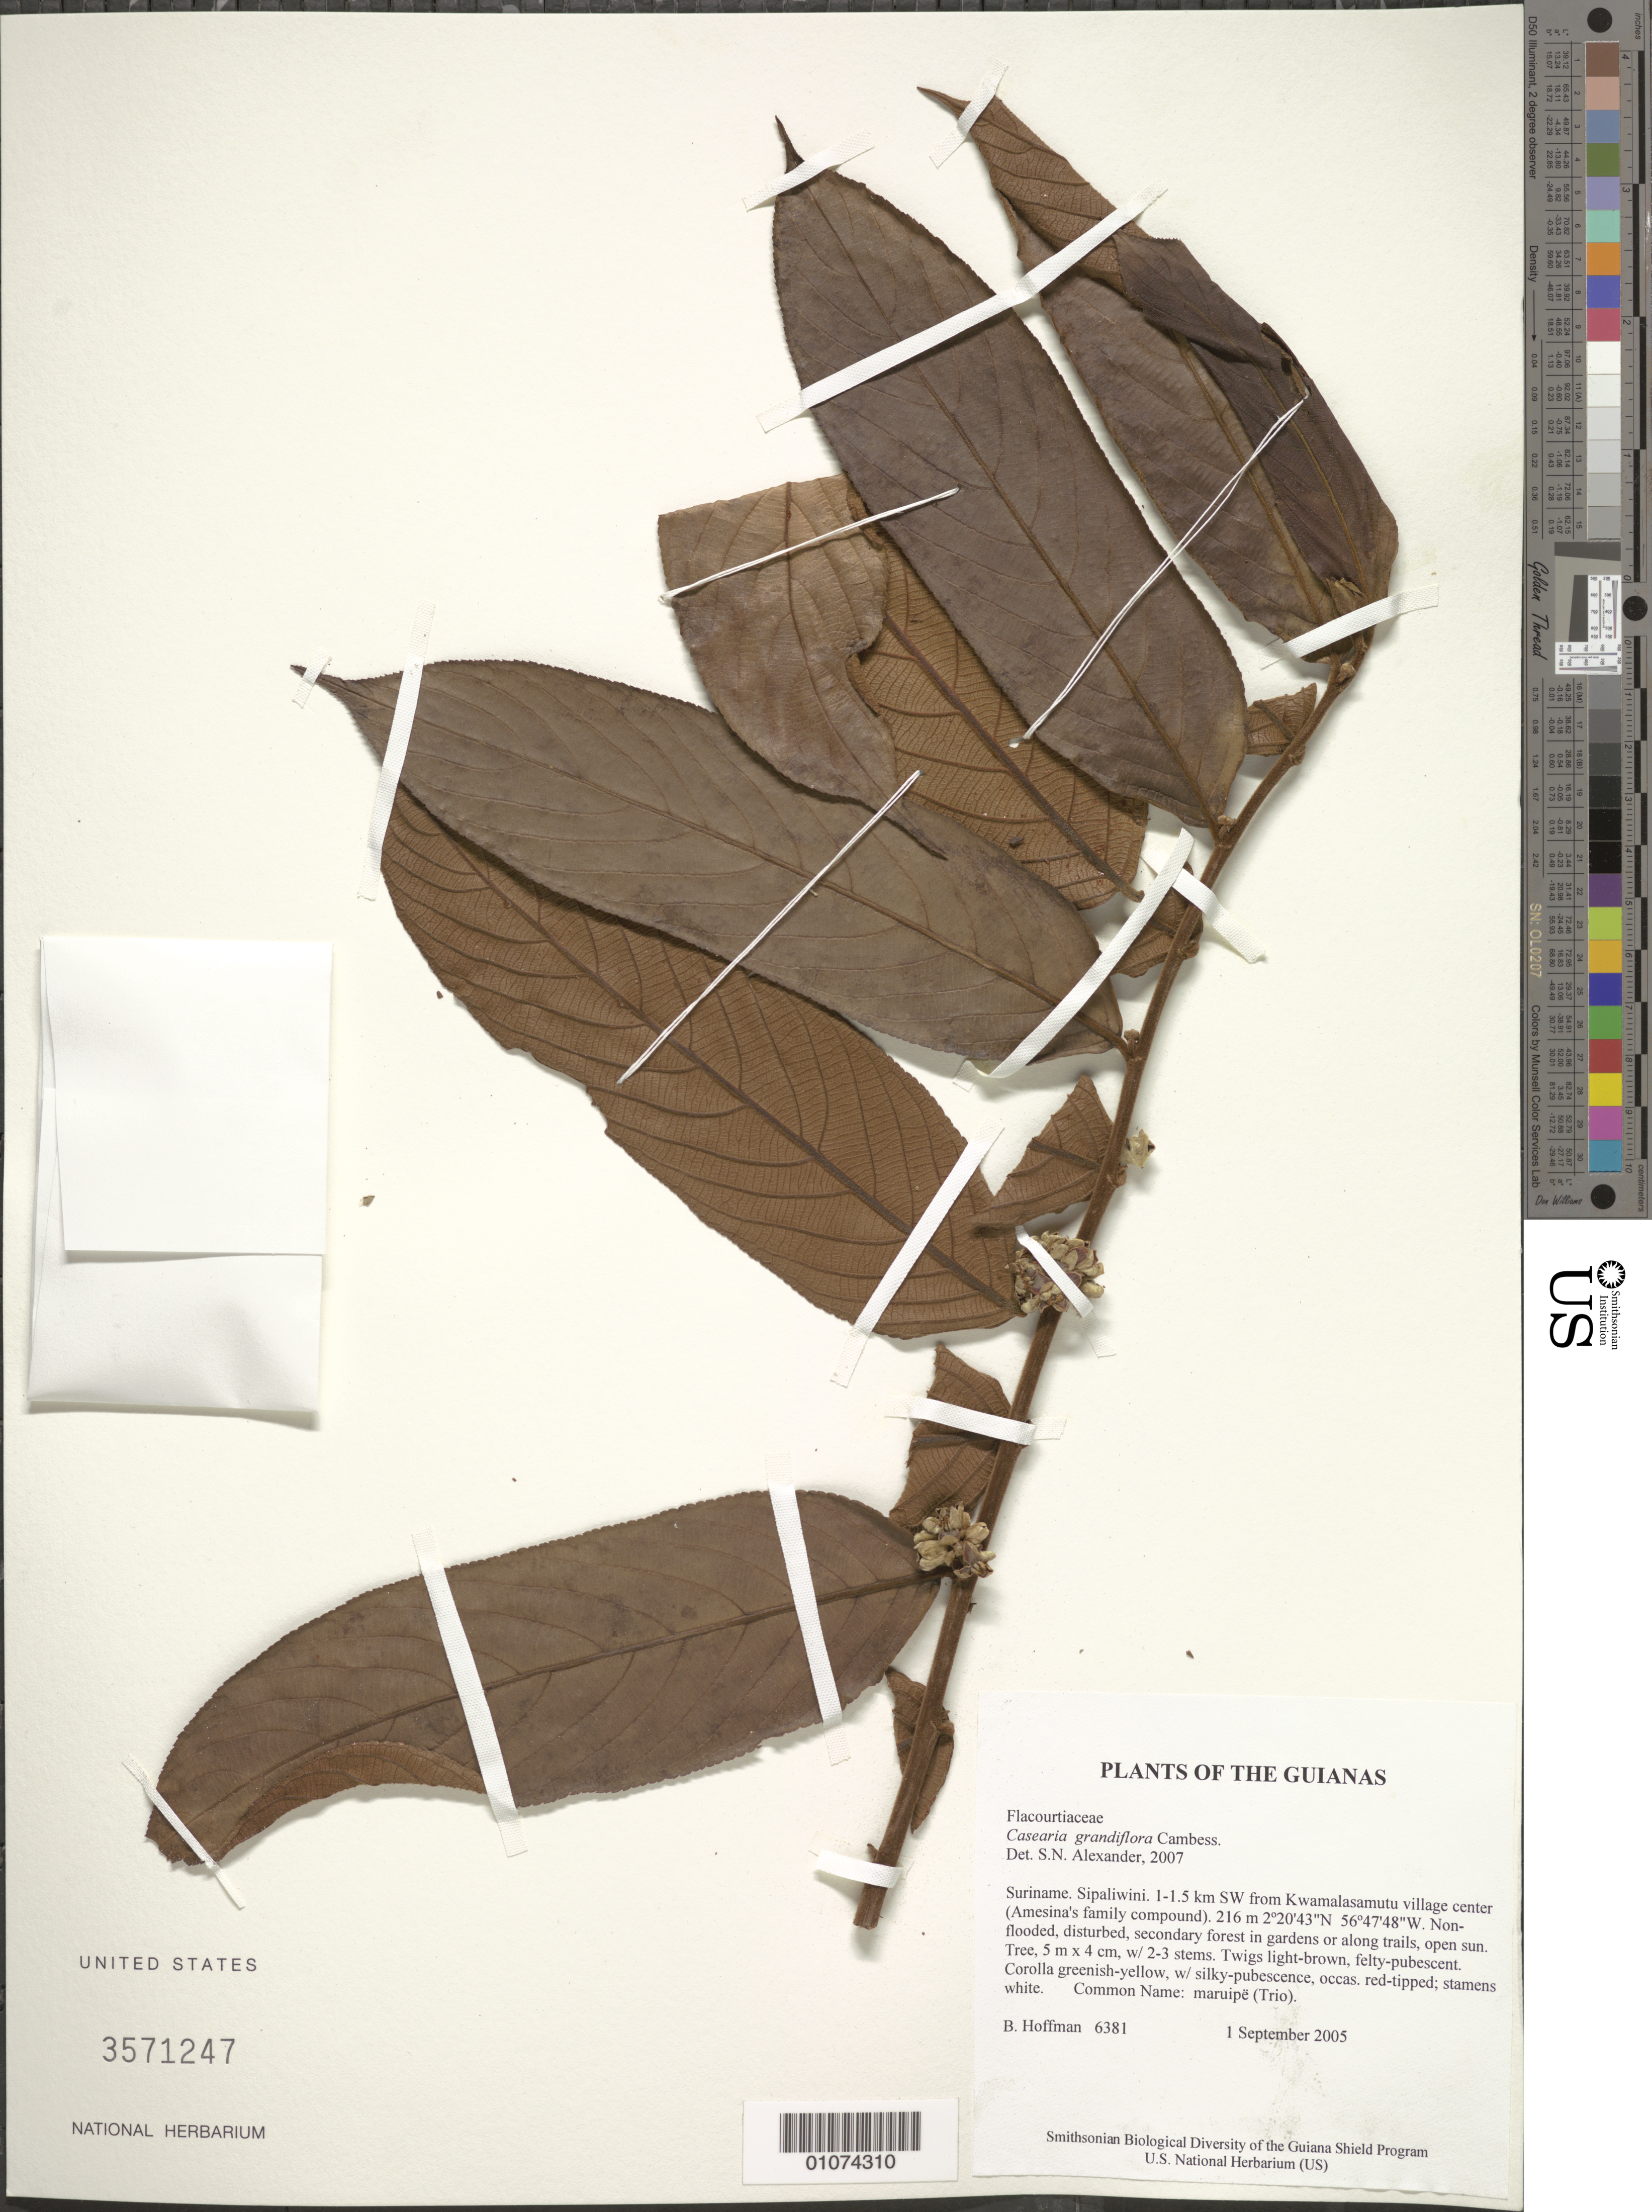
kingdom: Plantae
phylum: Tracheophyta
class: Magnoliopsida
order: Malpighiales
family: Salicaceae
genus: Casearia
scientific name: Casearia grandiflora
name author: Cambess.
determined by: Alexander, S. N.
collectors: B. Hoffman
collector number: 6381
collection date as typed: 1 September 2005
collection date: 2005-09-01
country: Suriname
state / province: Sipaliwini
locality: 1-1.5 km SW from Kwamalasamutu village center (Amesina's family compound)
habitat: Non-flooded, disturbed, secondary forest in gardens or along trails, open sun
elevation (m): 216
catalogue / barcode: US 3571247